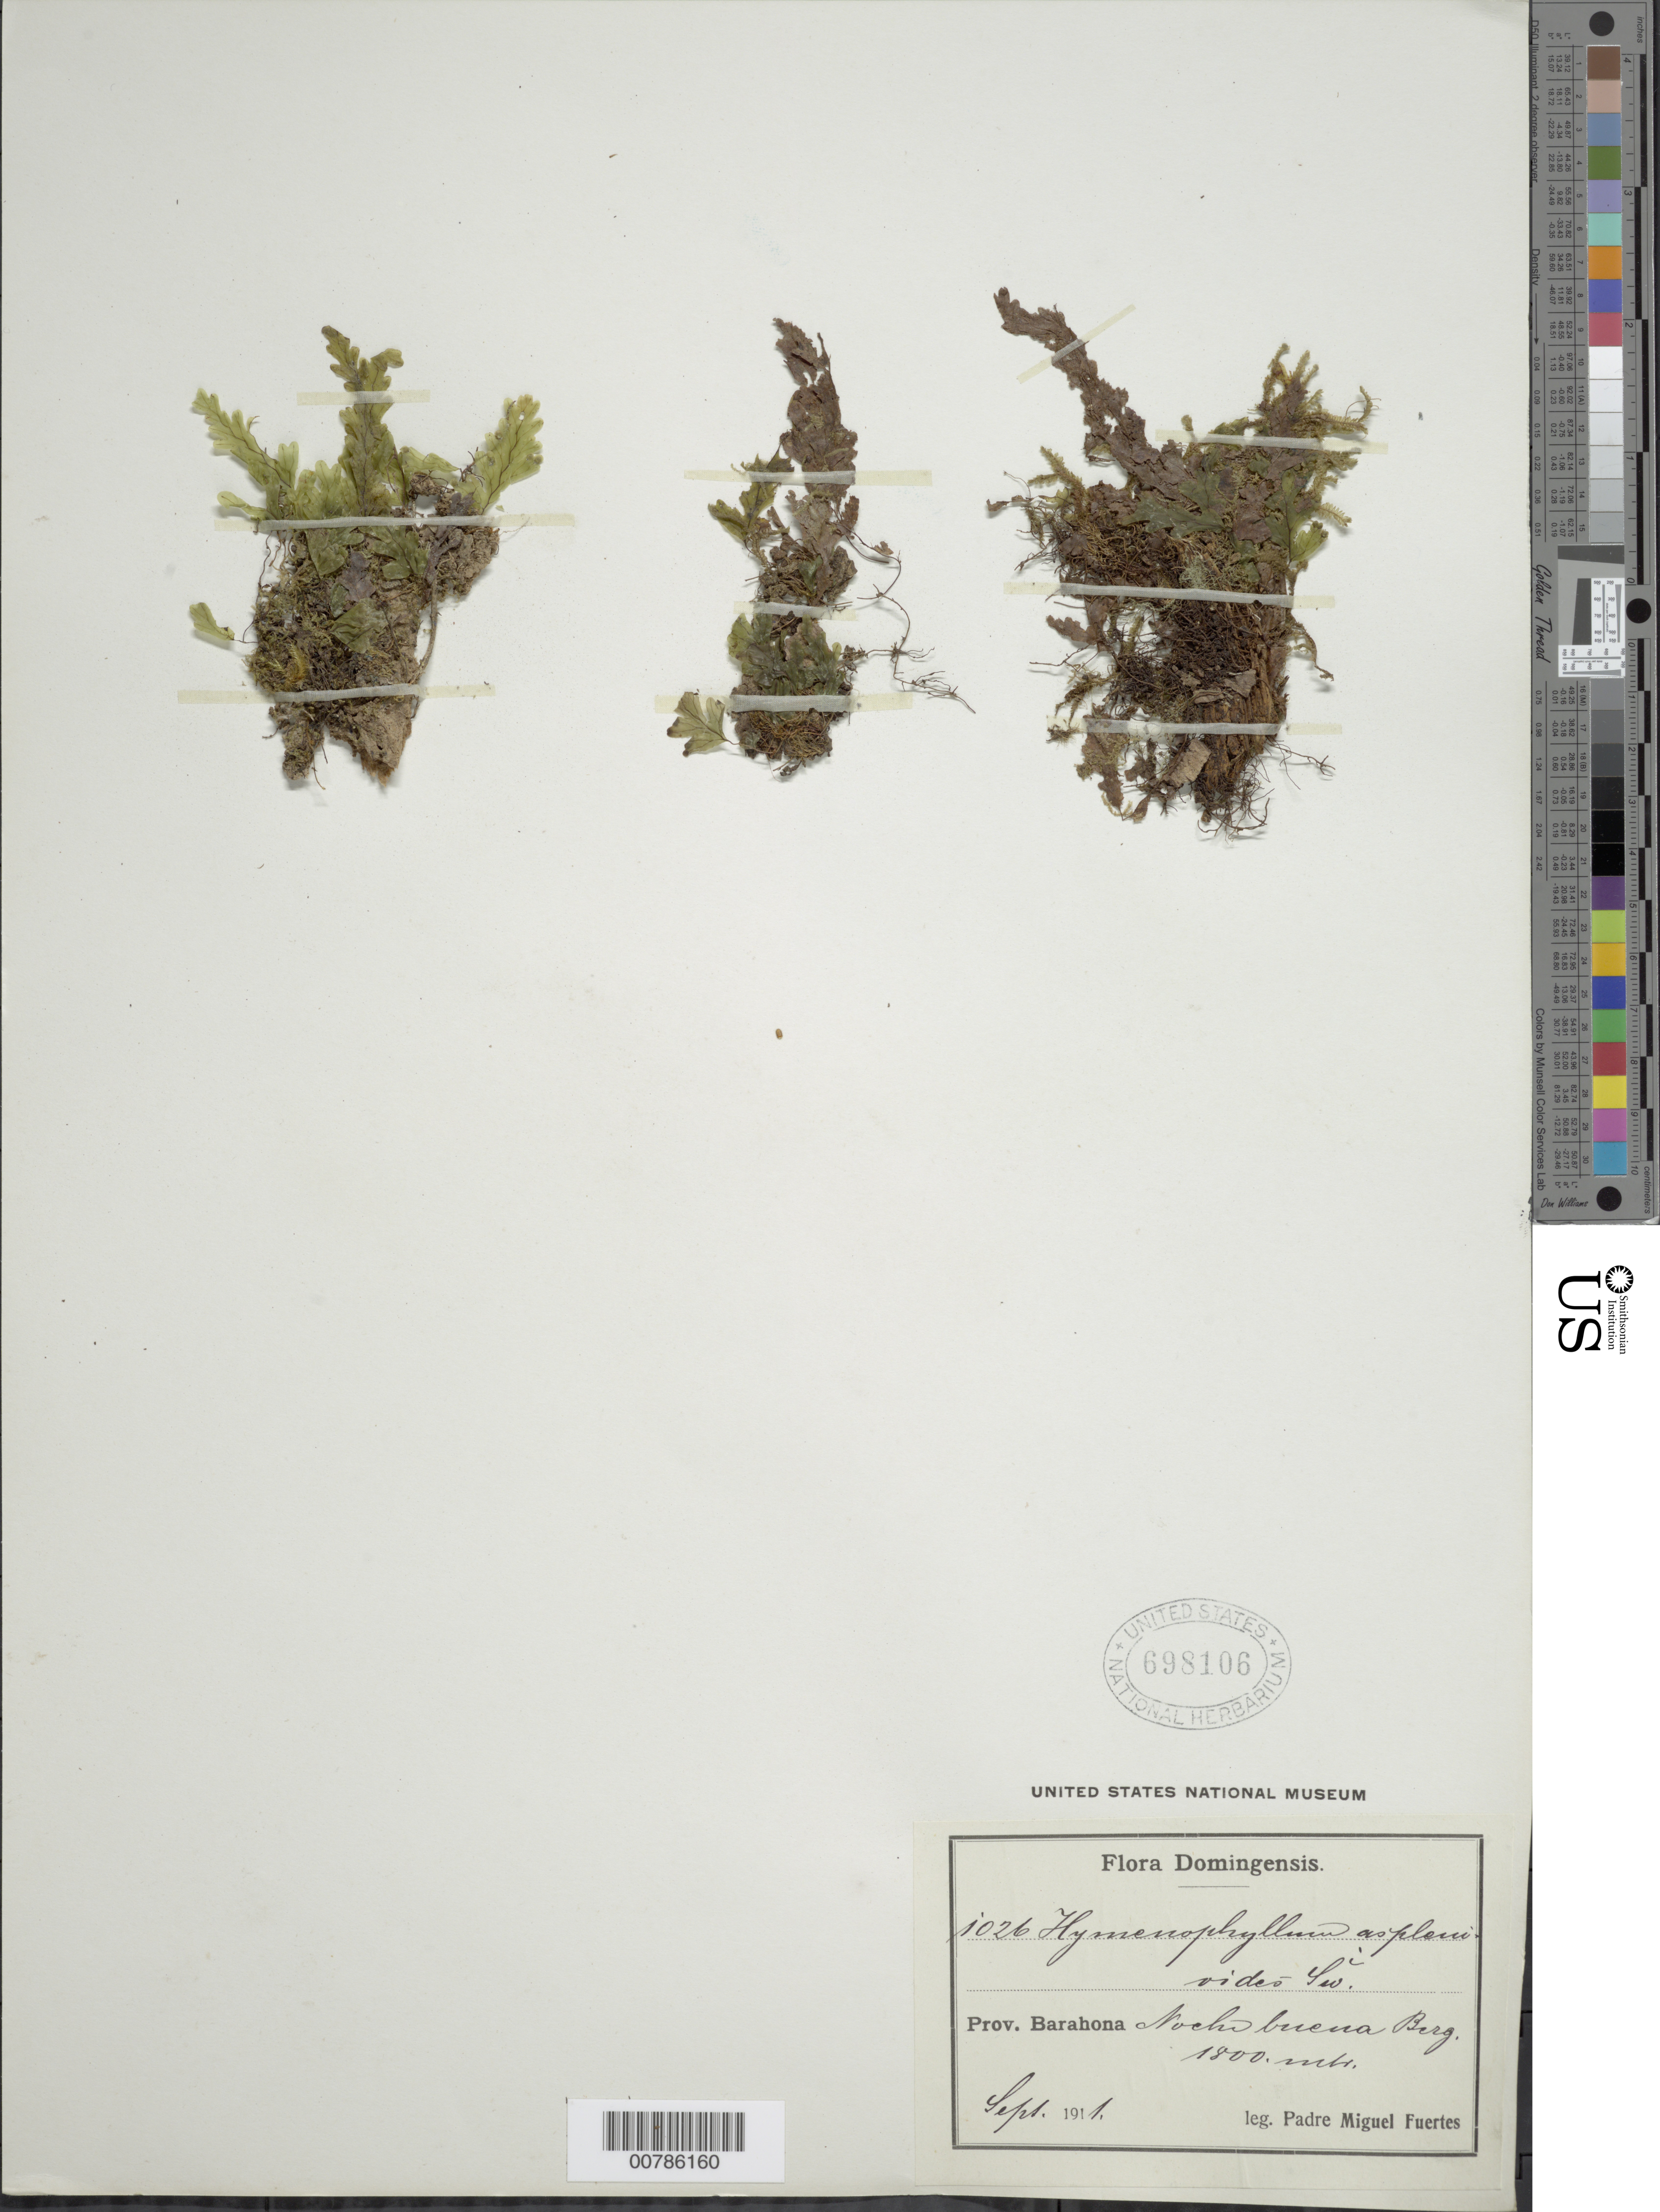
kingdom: Plantae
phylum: Tracheophyta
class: Polypodiopsida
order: Hymenophyllales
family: Hymenophyllaceae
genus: Hymenophyllum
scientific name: Hymenophyllum asplenioides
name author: (Sw.) Sw.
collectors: M. D. Fuertes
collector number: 1026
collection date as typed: Sep 1911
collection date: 1911-09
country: Dominican Republic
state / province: Barahona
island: Hispaniola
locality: Noche Buena Bay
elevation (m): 1800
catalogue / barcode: US 698106